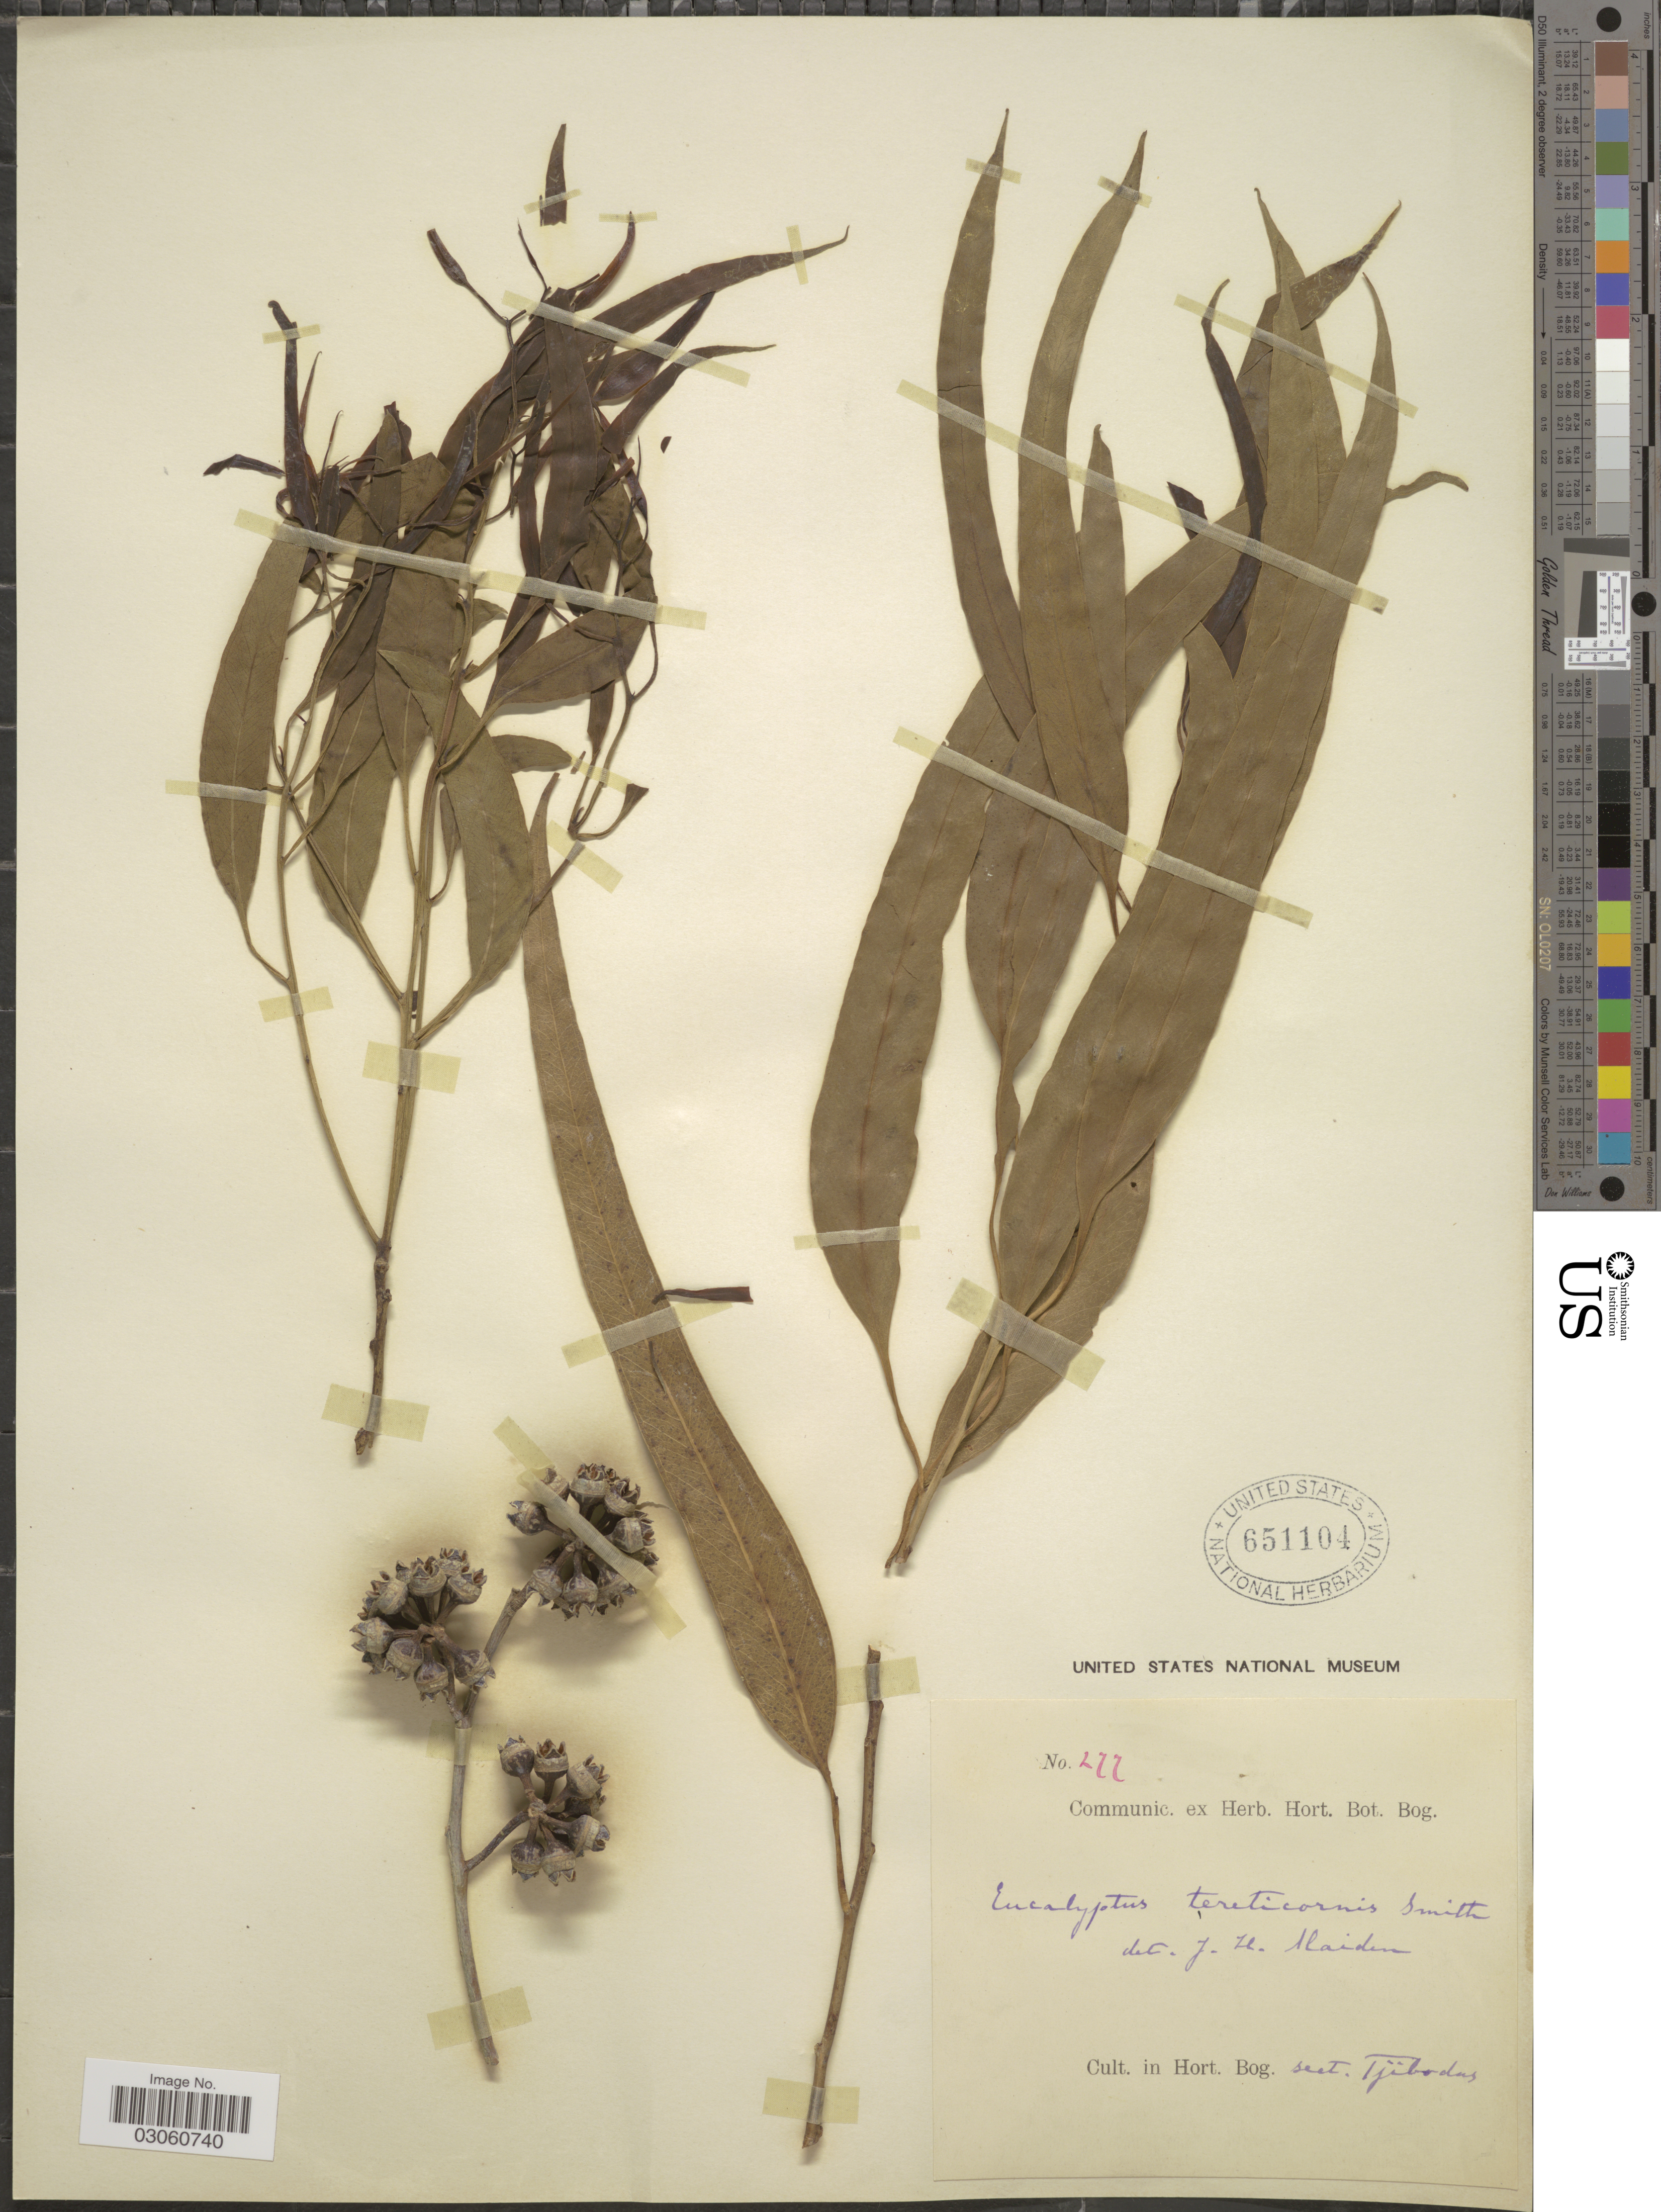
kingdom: Plantae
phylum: Tracheophyta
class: Magnoliopsida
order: Myrtales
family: Myrtaceae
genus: Eucalyptus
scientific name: Eucalyptus tereticornis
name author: Sm.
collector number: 277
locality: Hort. Bog., sect. Tjibodas.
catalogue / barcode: US 651104